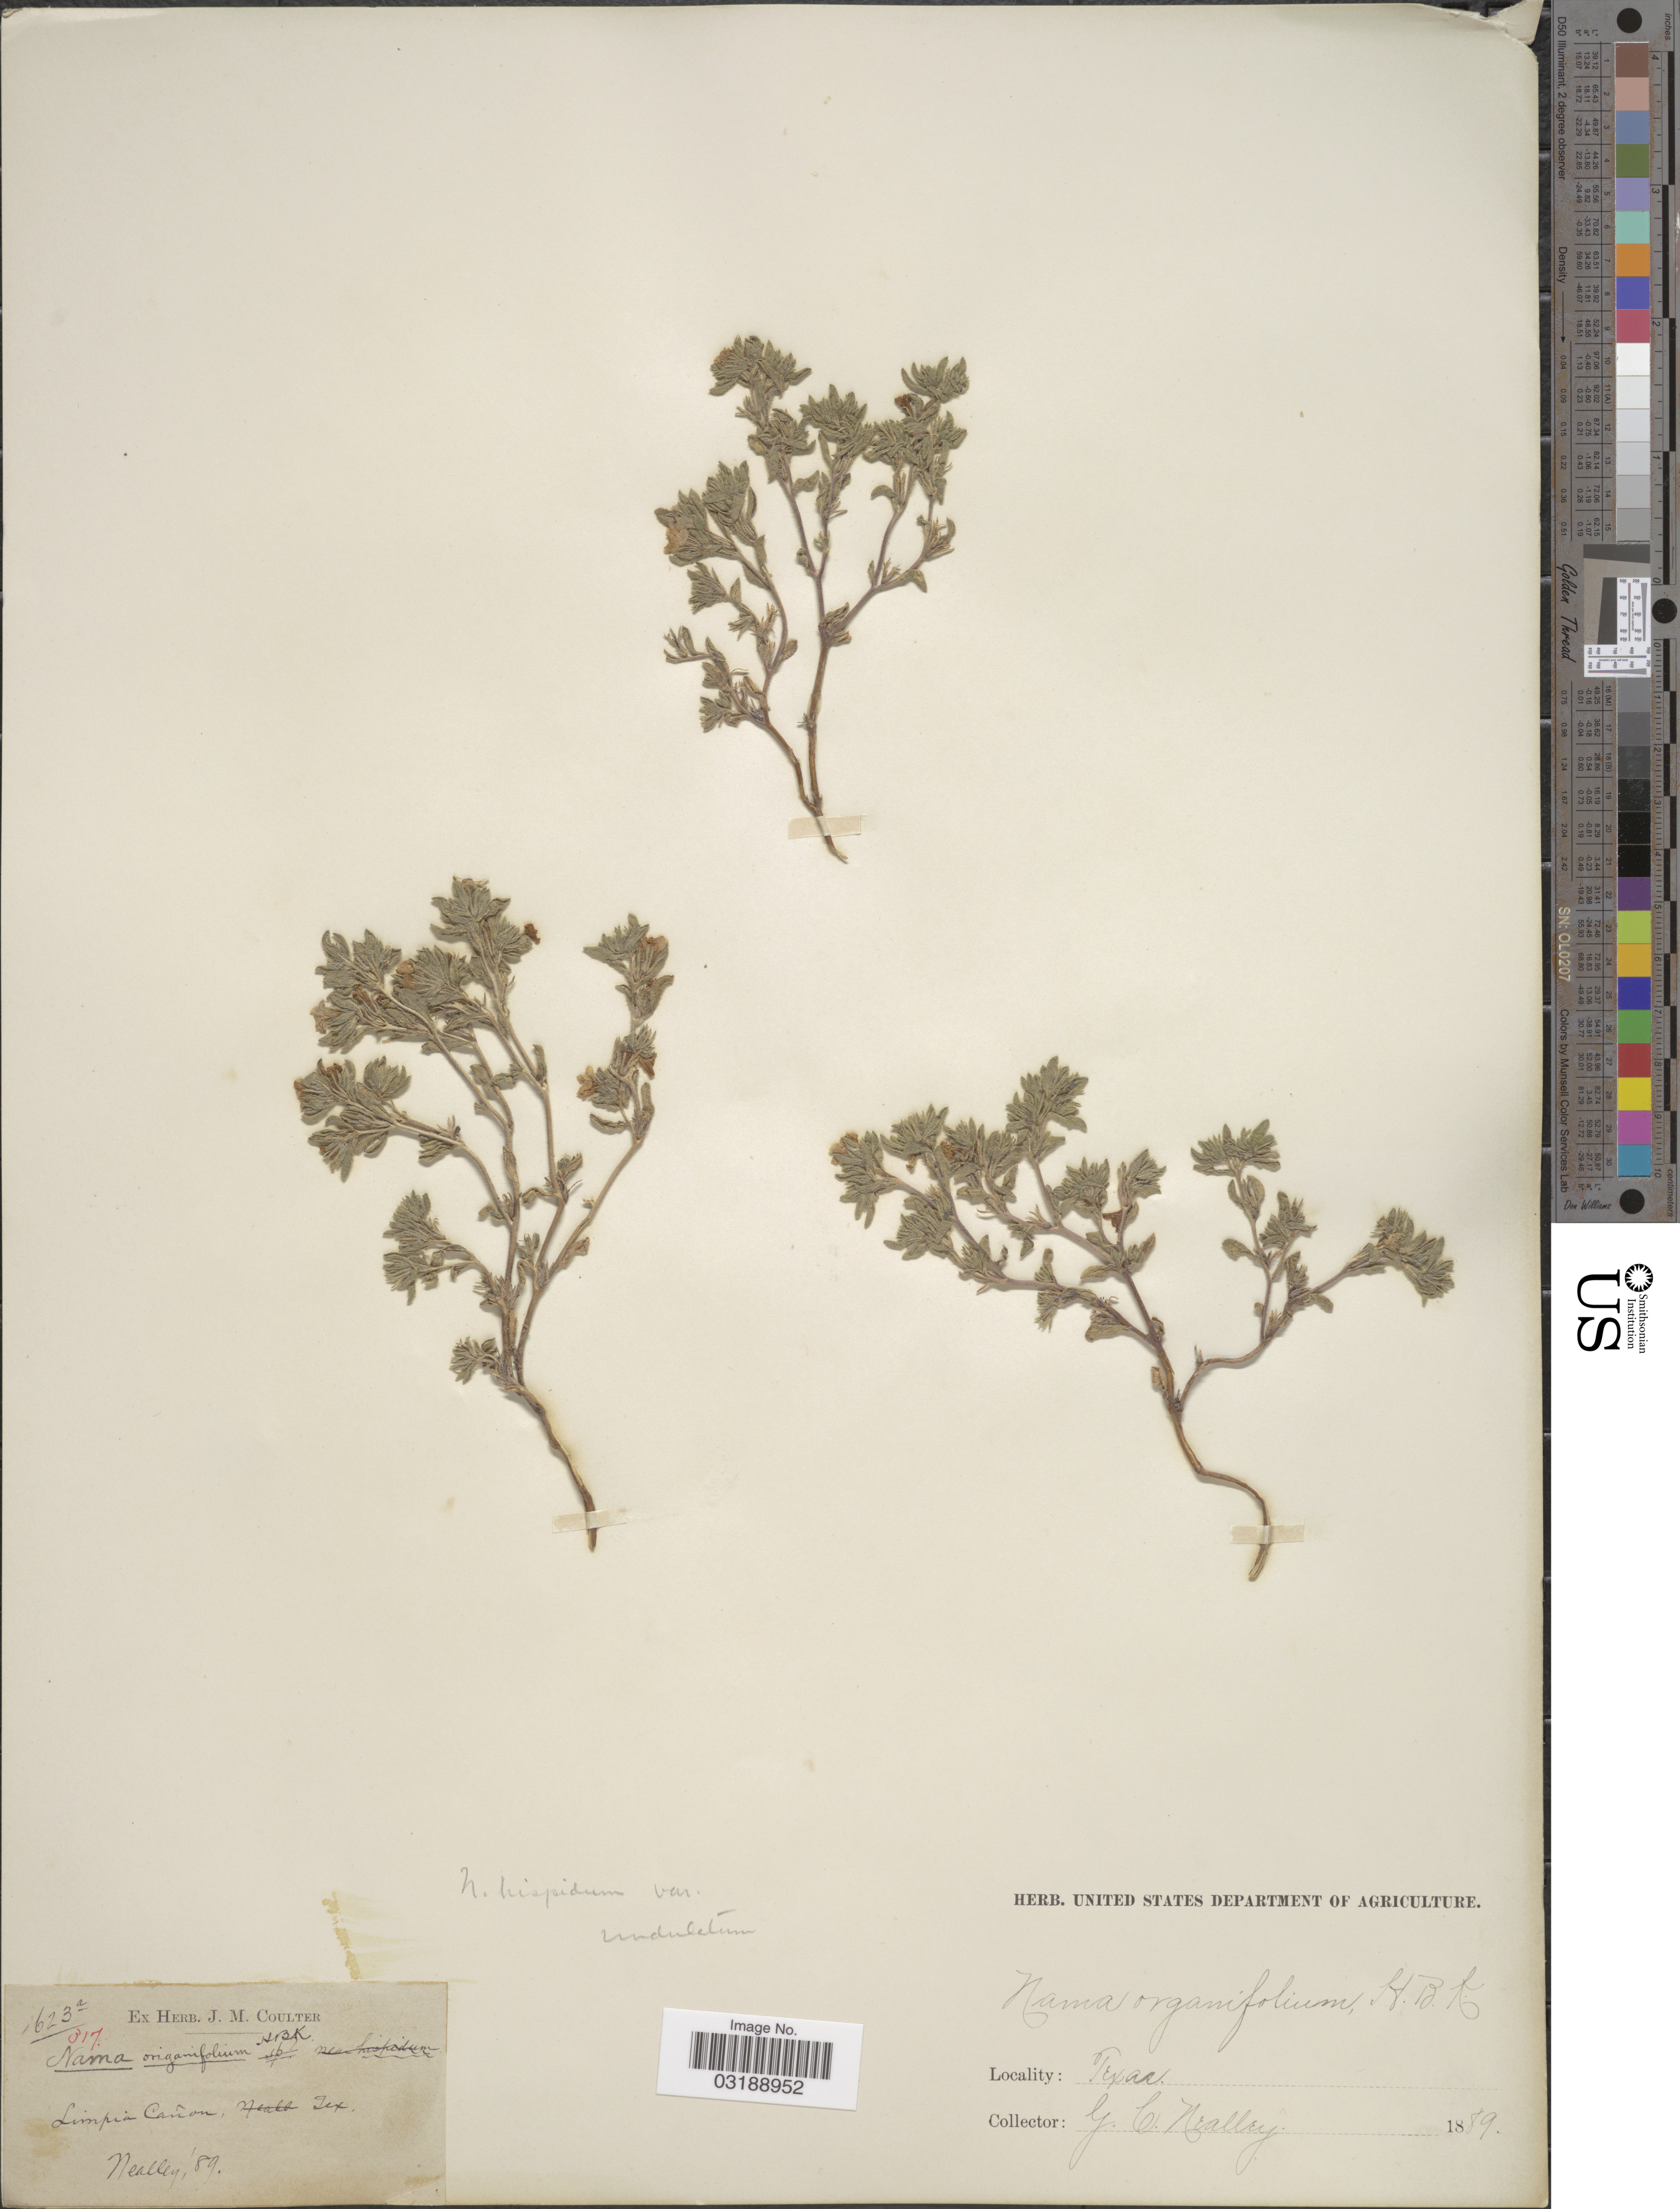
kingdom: Plantae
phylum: Tracheophyta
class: Magnoliopsida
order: Boraginales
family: Namaceae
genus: Nama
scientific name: Nama origanifolium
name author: Kunth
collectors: G. C. Nealley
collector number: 623a/317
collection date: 1889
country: United States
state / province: Texas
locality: Limpia Cañon.